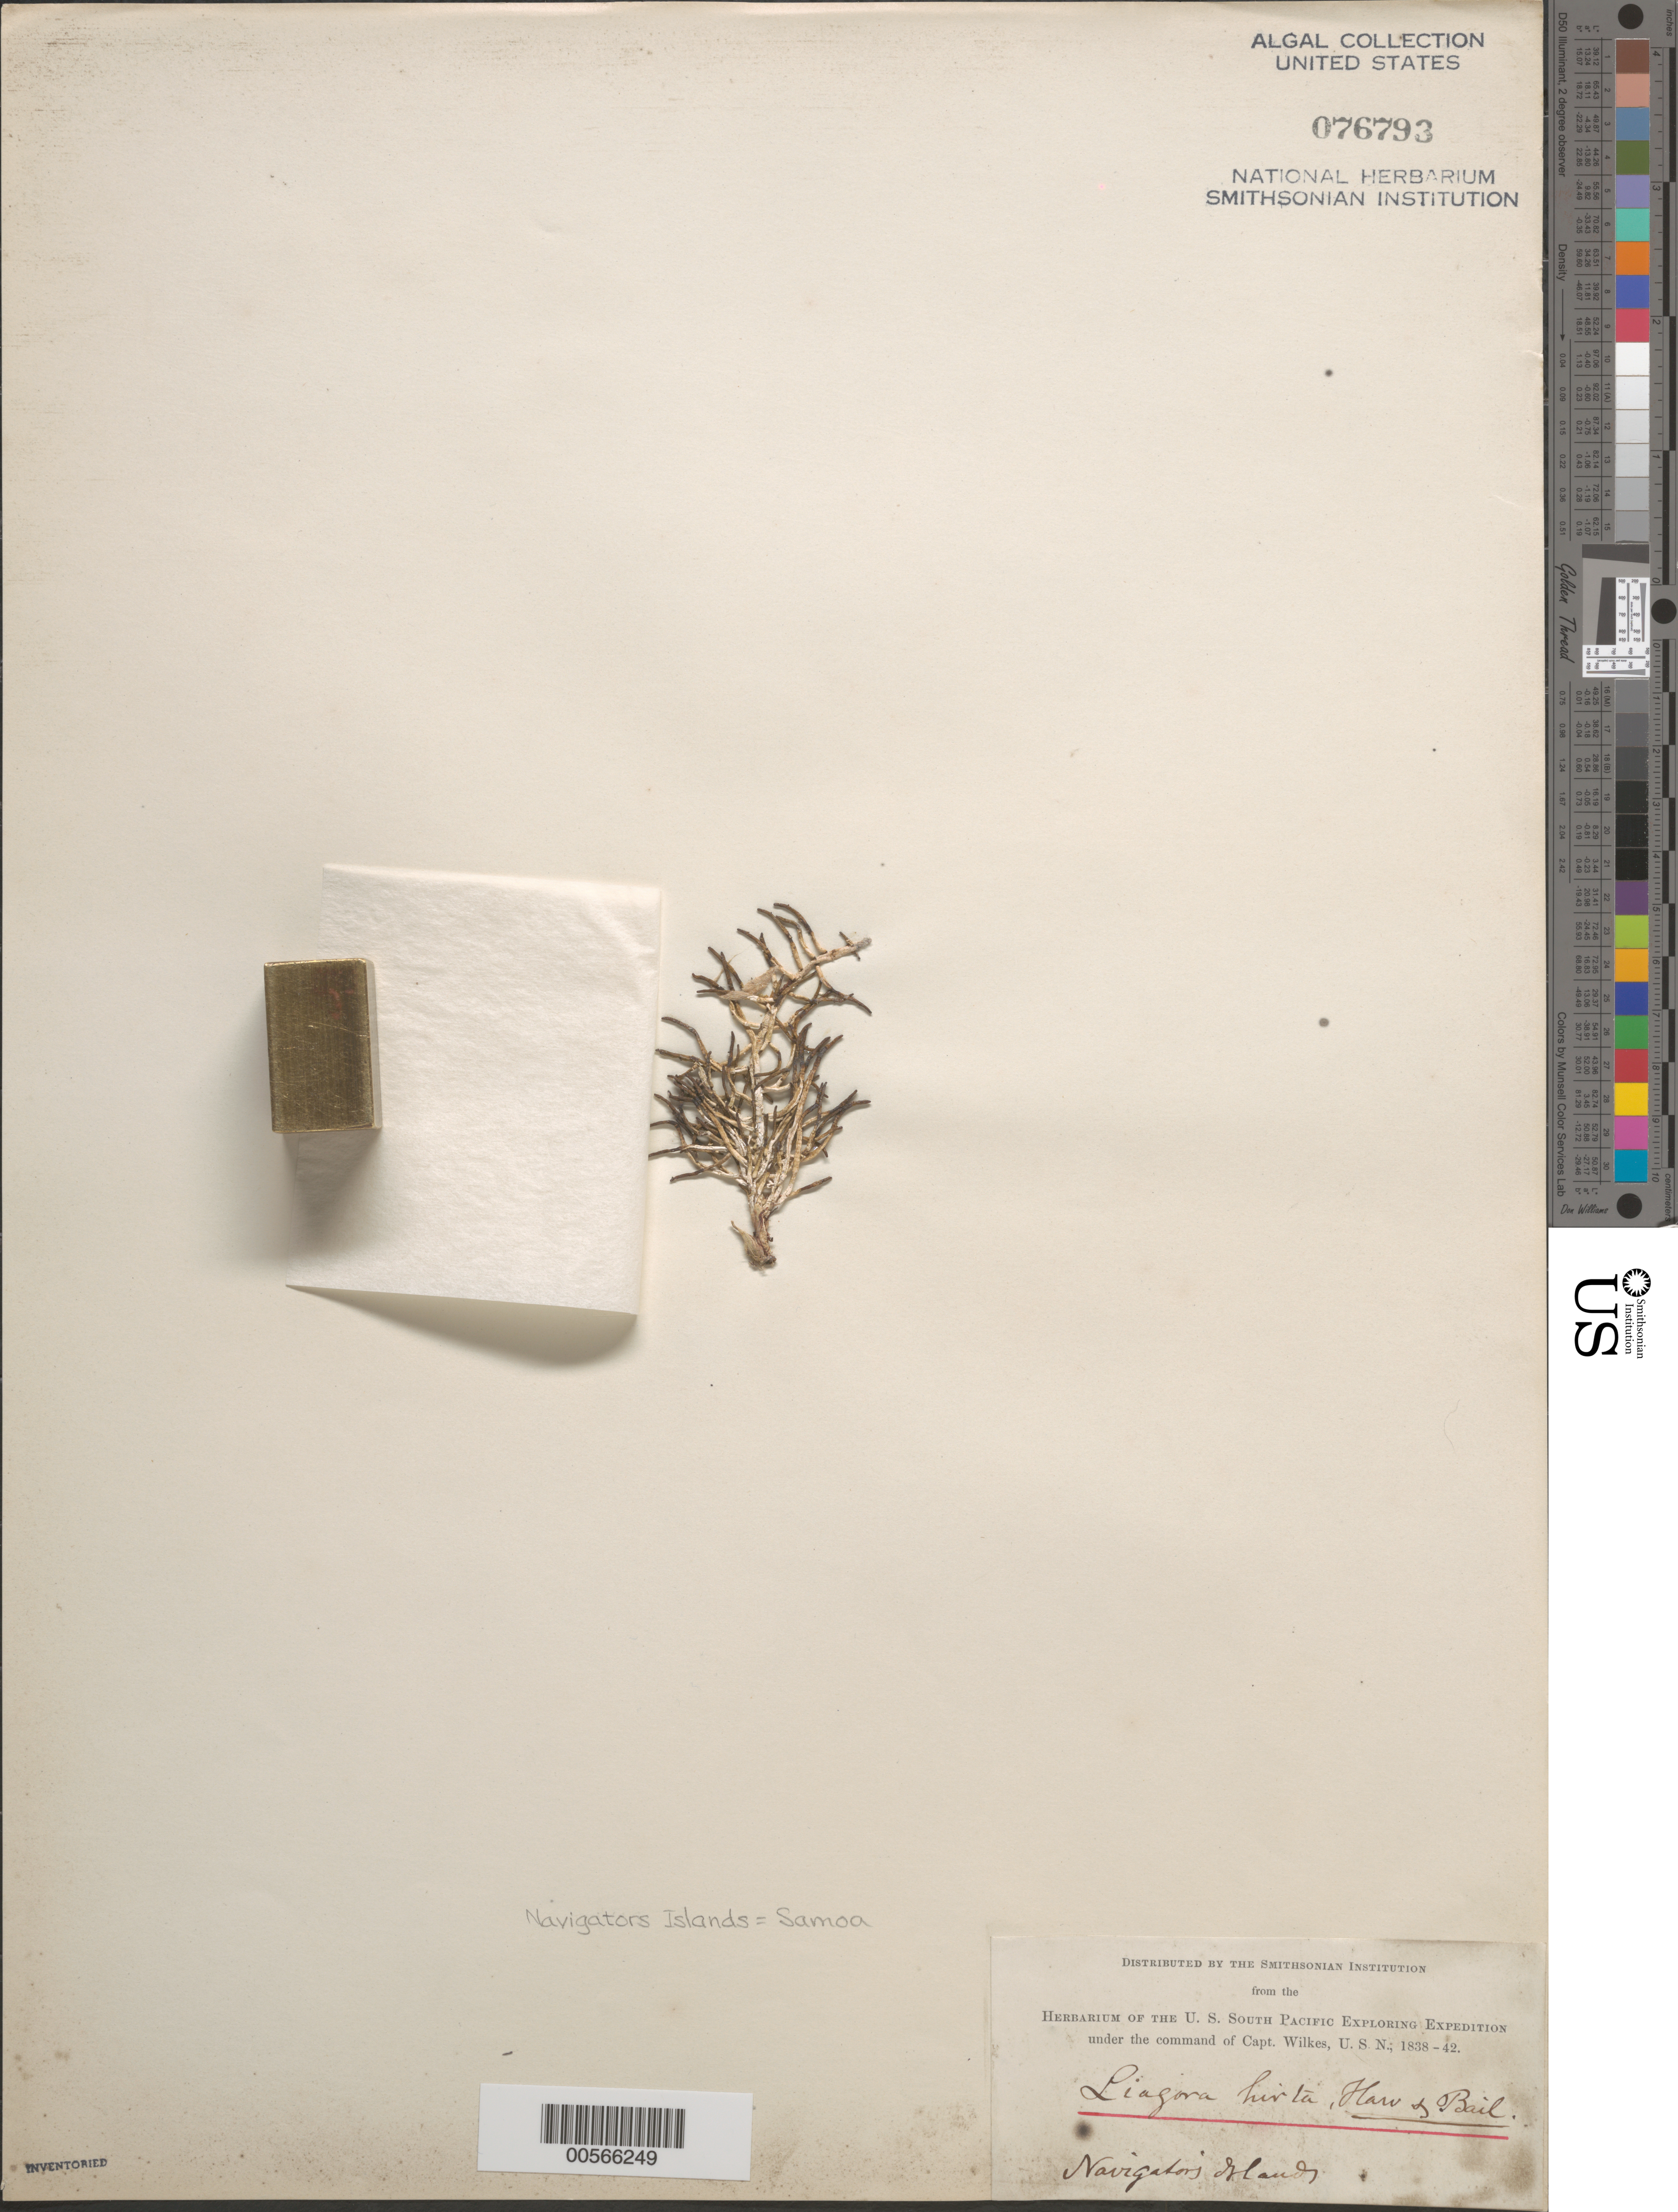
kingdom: Plantae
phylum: Rhodophyta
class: Florideophyceae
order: Nemaliales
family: Liagoraceae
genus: Liagora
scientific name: Liagora hirta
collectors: W. D. Brackenridge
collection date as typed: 1840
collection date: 1840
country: American Samoa / Samoa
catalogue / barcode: US 76793